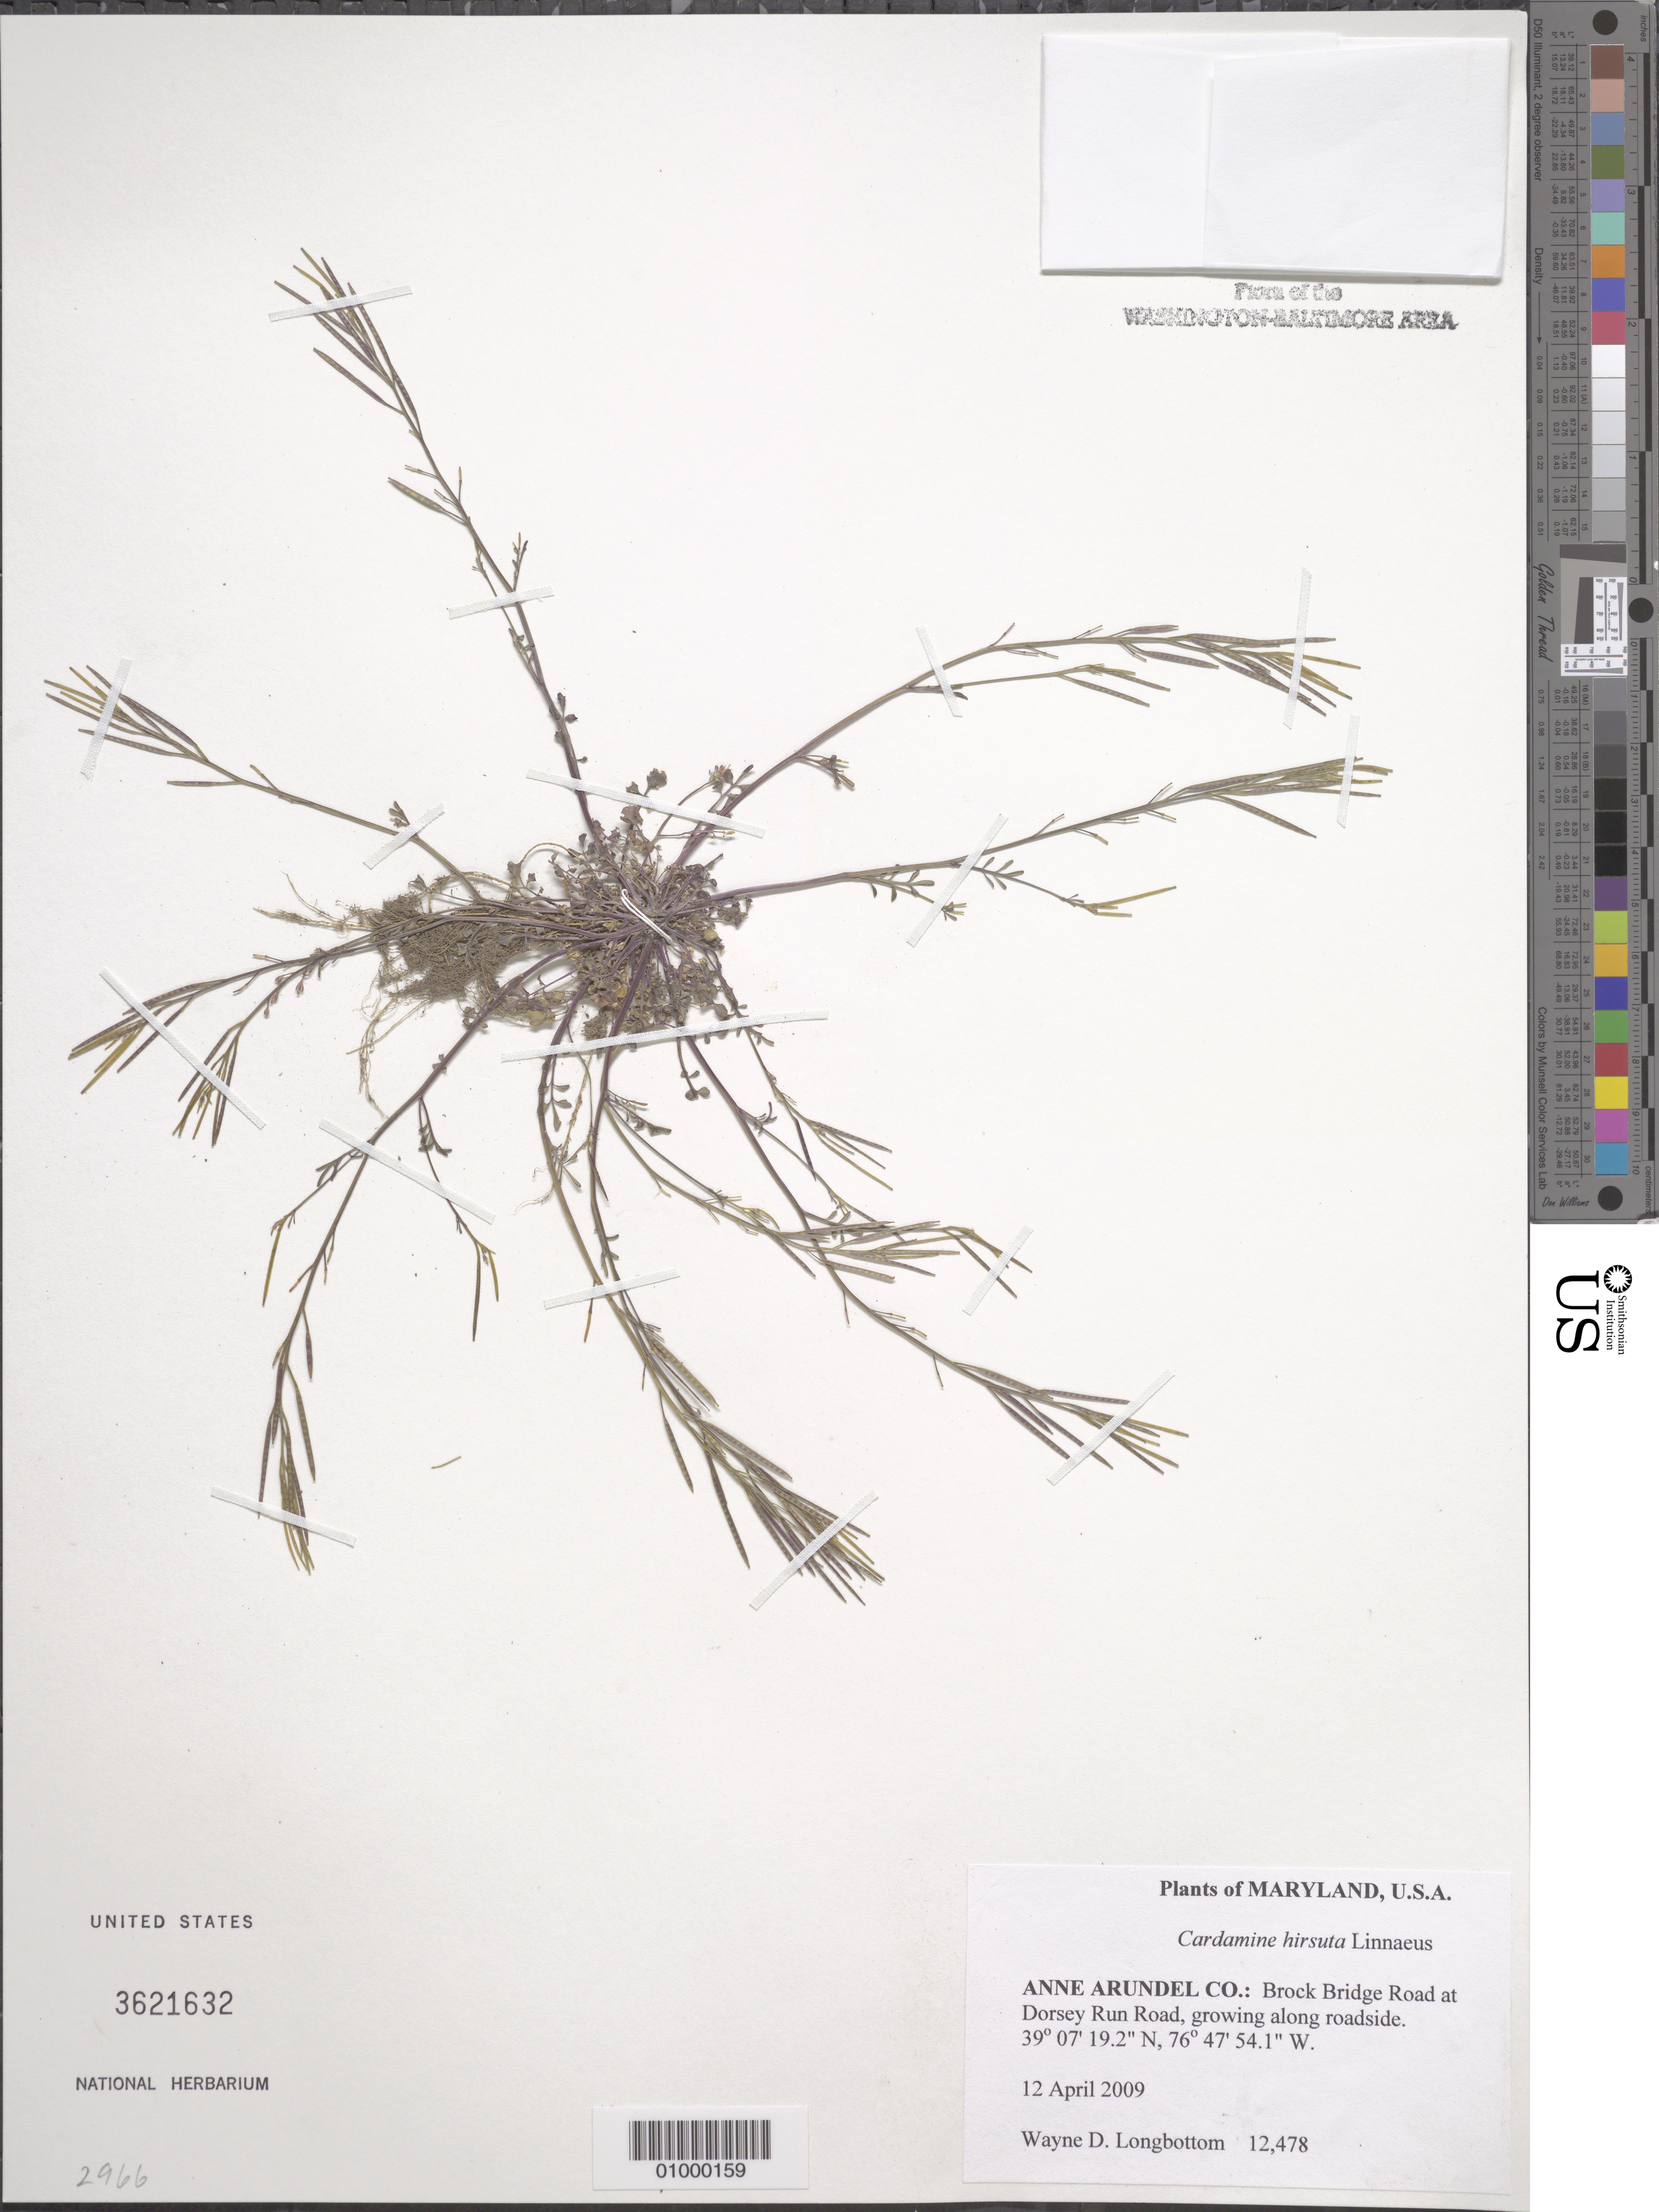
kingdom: Plantae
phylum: Tracheophyta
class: Magnoliopsida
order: Brassicales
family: Brassicaceae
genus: Cardamine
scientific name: Cardamine hirsuta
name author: L.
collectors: W. D. Longbottom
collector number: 12478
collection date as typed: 12 April 2009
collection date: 2009-04-12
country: United States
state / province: Maryland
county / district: Anne Arundel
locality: Brock Bridge Road at Dorsey Run Road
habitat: growing along the roadside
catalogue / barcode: US 3621632